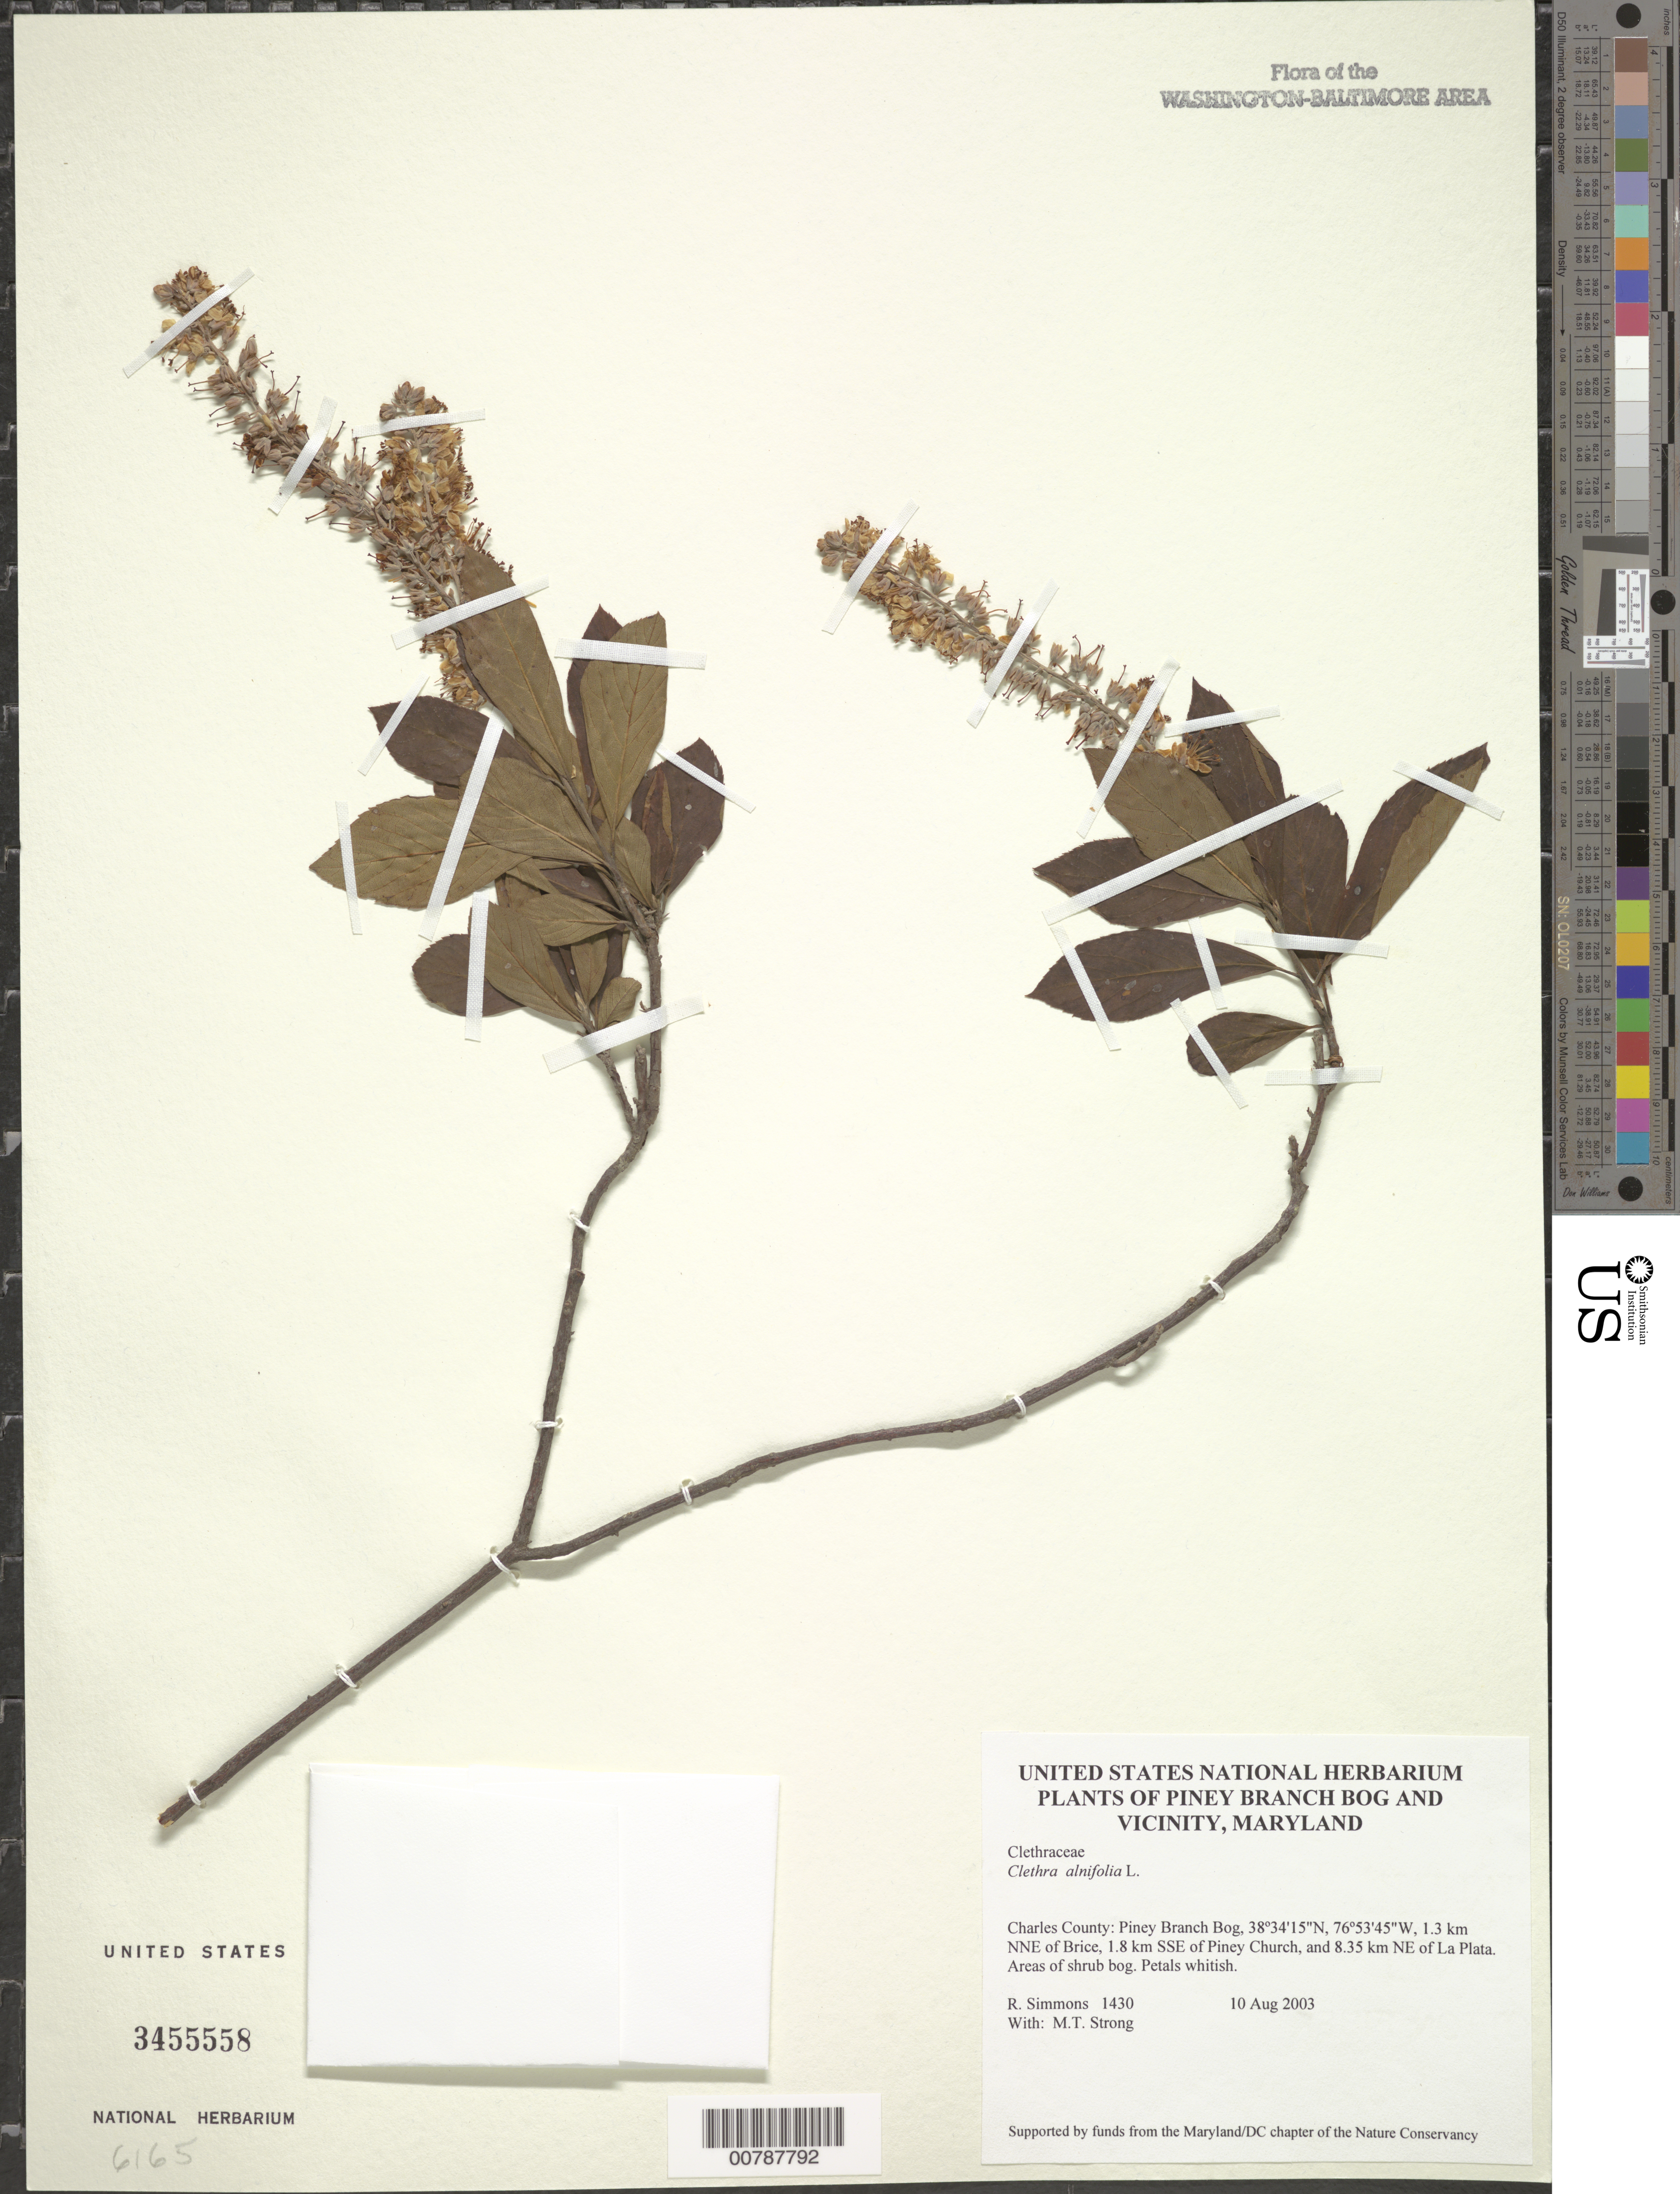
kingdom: Plantae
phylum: Tracheophyta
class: Magnoliopsida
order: Ericales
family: Clethraceae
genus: Clethra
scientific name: Clethra alnifolia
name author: L.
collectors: R. H. Simmons & M. T. Strong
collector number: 1430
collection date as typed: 10 August 2003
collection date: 2003-08-10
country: United States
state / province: Maryland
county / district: Charles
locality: Piney Branch Bog, 1.3 km NNE of Brice, 1.8 km SSE of Piney Church, and 8.35 km NE of La Plata.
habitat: Area of shrub bog.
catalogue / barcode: US 3455558